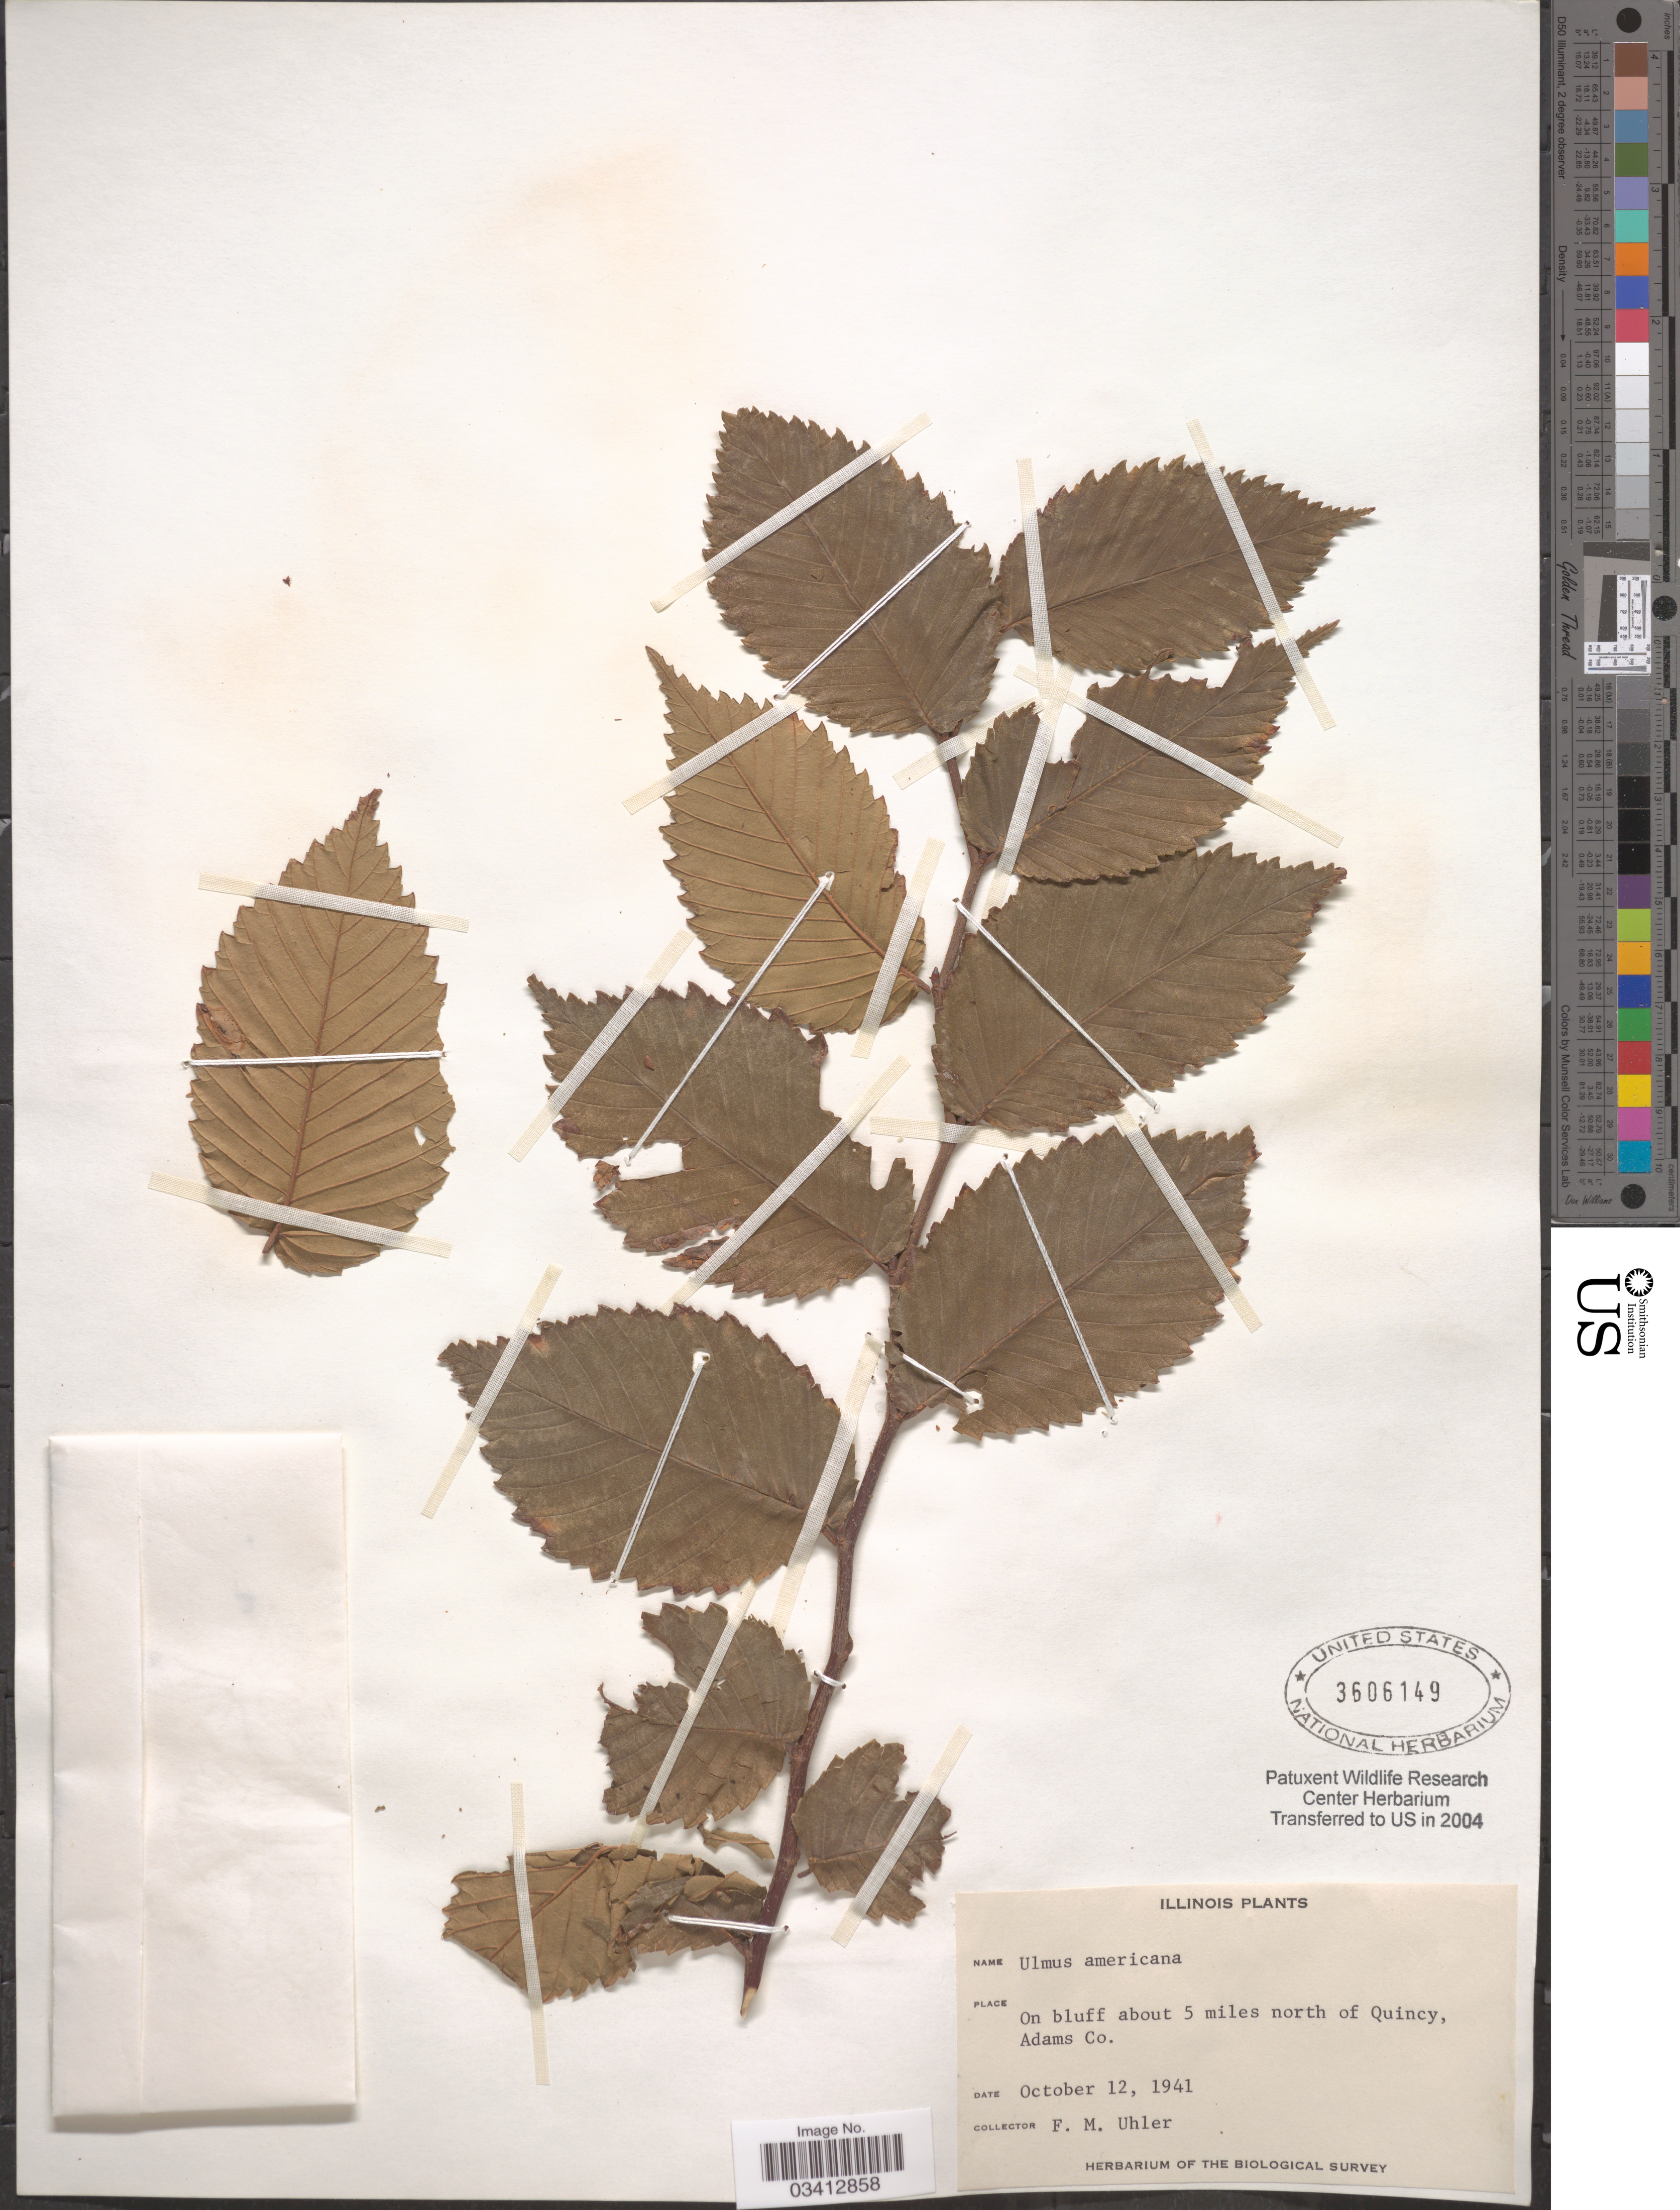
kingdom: Plantae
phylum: Tracheophyta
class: Magnoliopsida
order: Rosales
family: Ulmaceae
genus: Ulmus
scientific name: Ulmus americana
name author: L.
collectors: F. M. Uhler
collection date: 1941-10-12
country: United States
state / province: Illinois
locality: On bluff about 5 miles north of Quincy, Adams Co.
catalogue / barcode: US 3606149